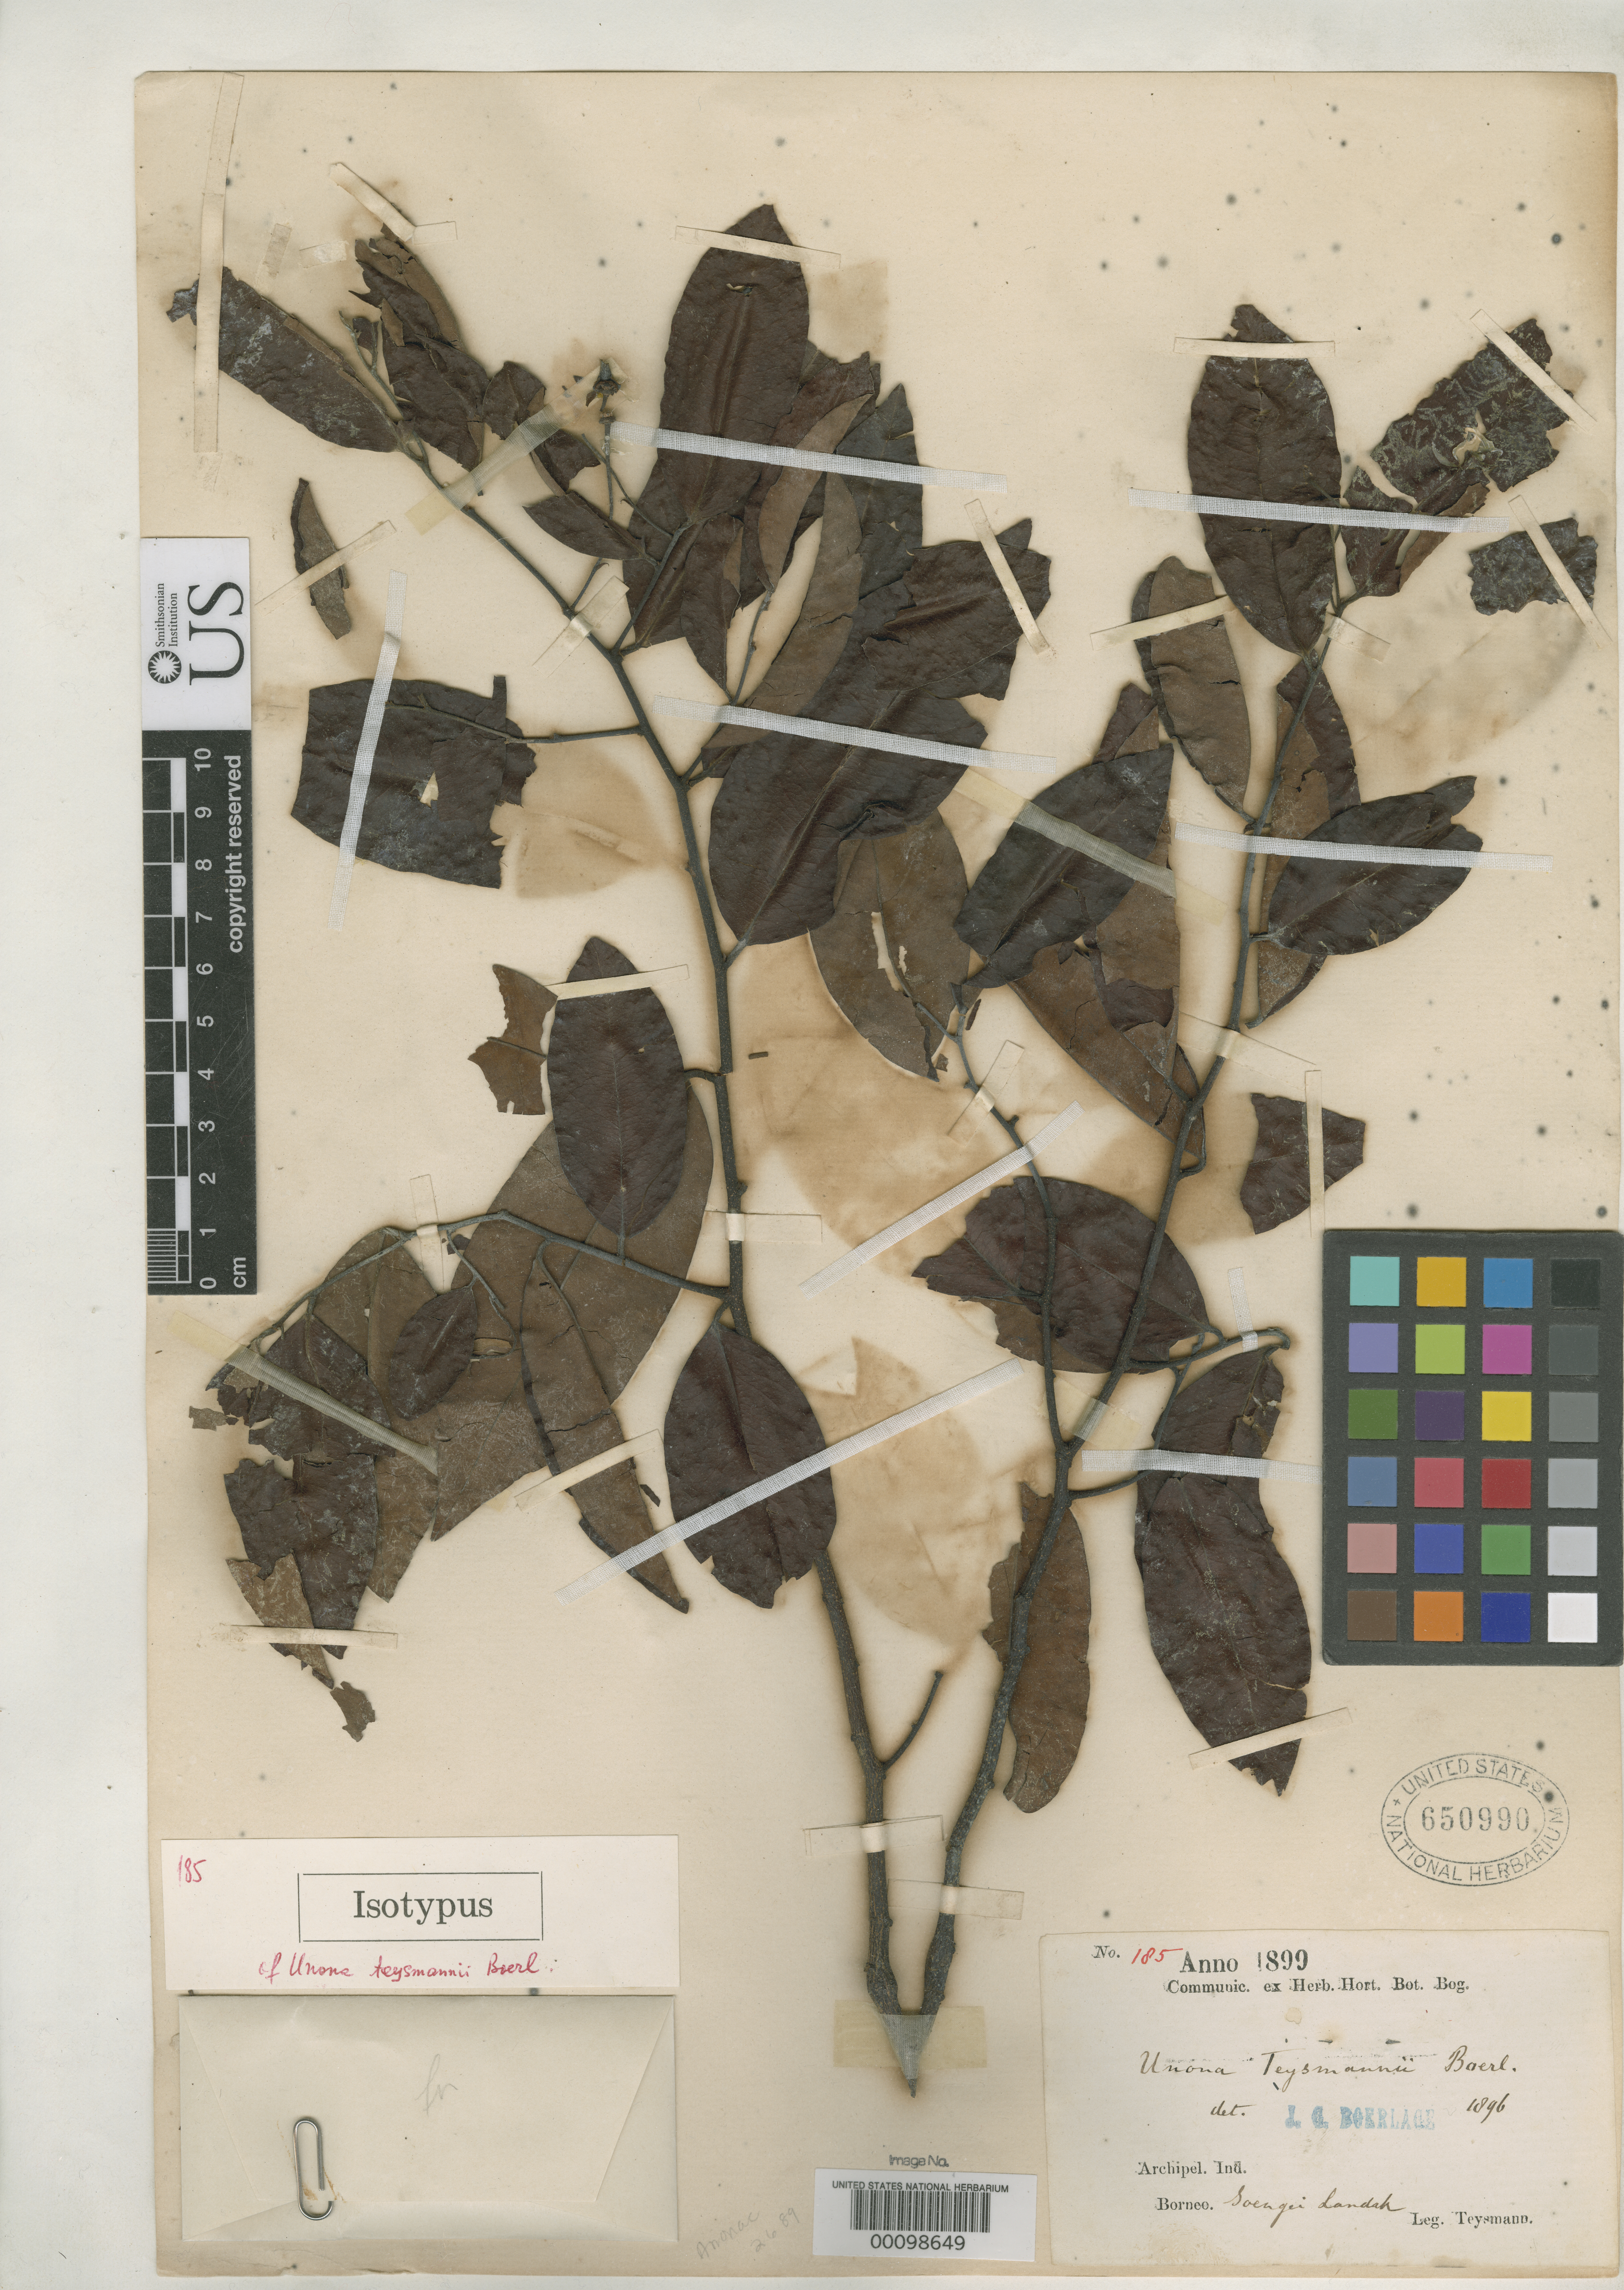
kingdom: Plantae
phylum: Tracheophyta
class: Magnoliopsida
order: Magnoliales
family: Annonaceae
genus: Unona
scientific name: Unona teysmannii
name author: Boerl.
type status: Isotype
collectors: J. Teysmann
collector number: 185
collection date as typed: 1896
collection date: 1896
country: Indonesia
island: Borneo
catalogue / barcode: US 650990